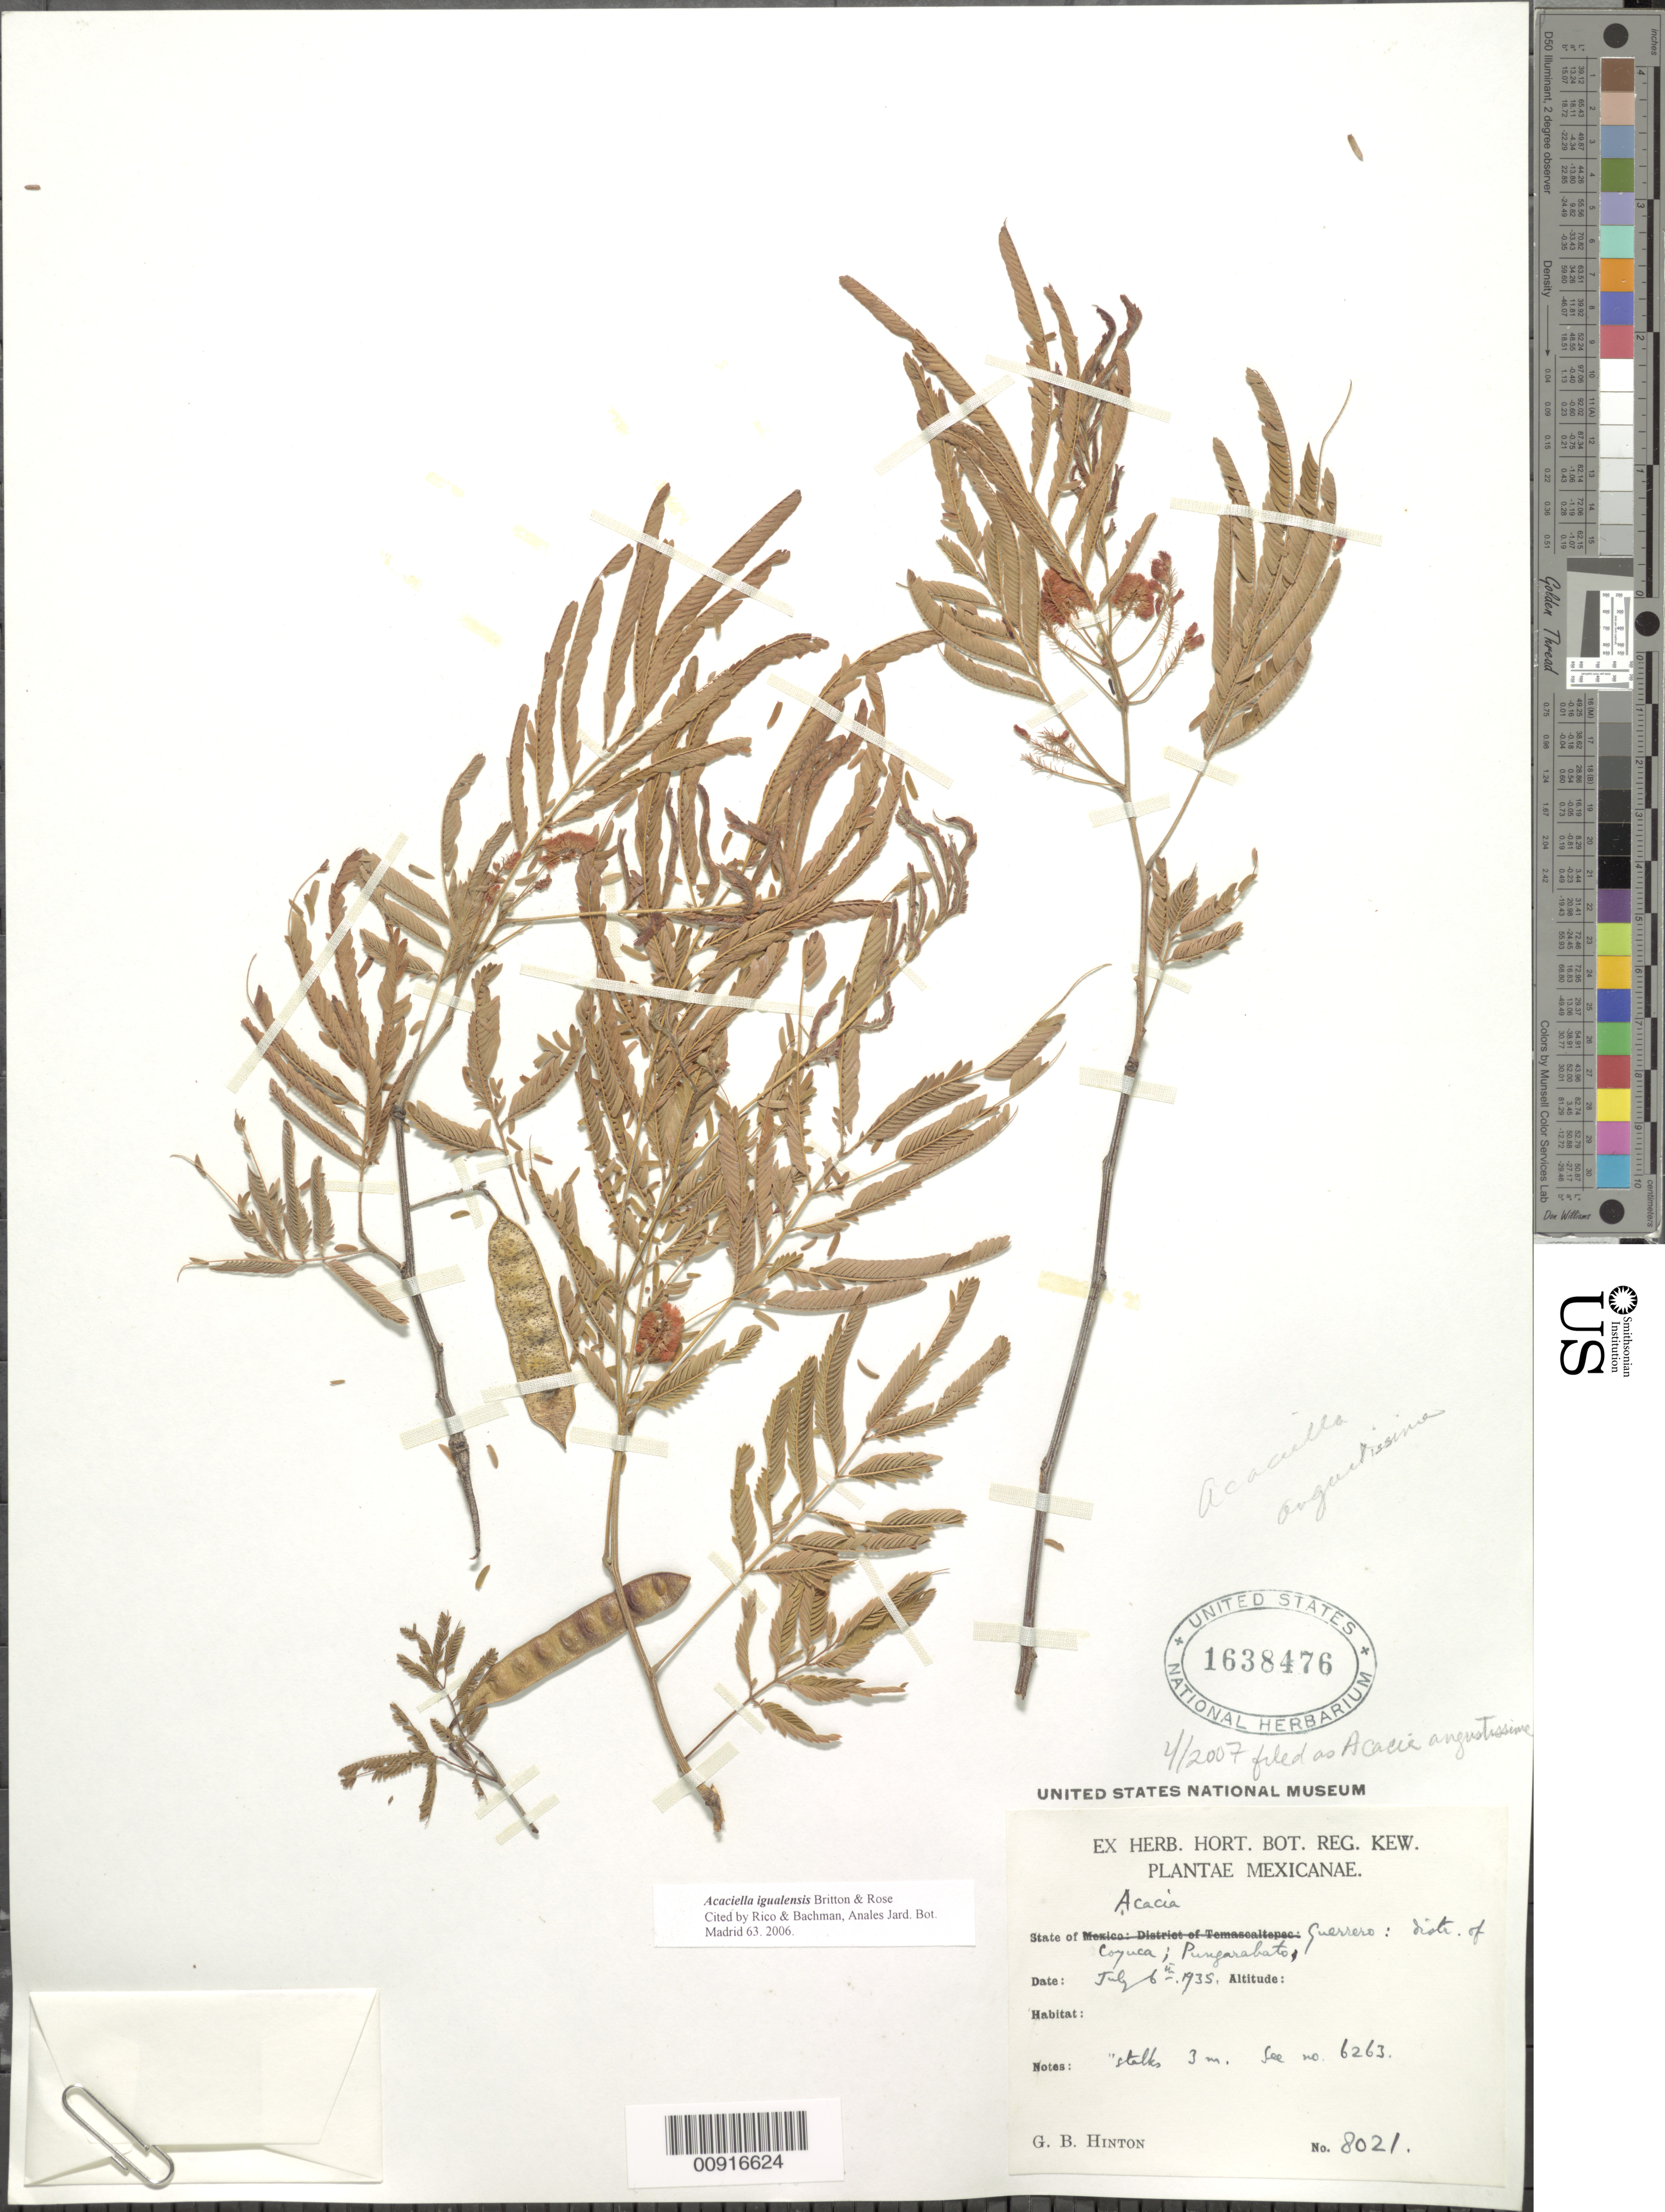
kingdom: Plantae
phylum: Tracheophyta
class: Magnoliopsida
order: Fabales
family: Fabaceae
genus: Acaciella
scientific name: Acaciella igualensis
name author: Britton & Rose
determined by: Rico, L.; Bachman, --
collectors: G. B. Hinton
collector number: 8021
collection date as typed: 06 Jul 1935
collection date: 1935-07-06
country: Mexico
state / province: Guerrero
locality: State of Guerrero: District of Coyuca: Pungarabato.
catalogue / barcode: US 1638476